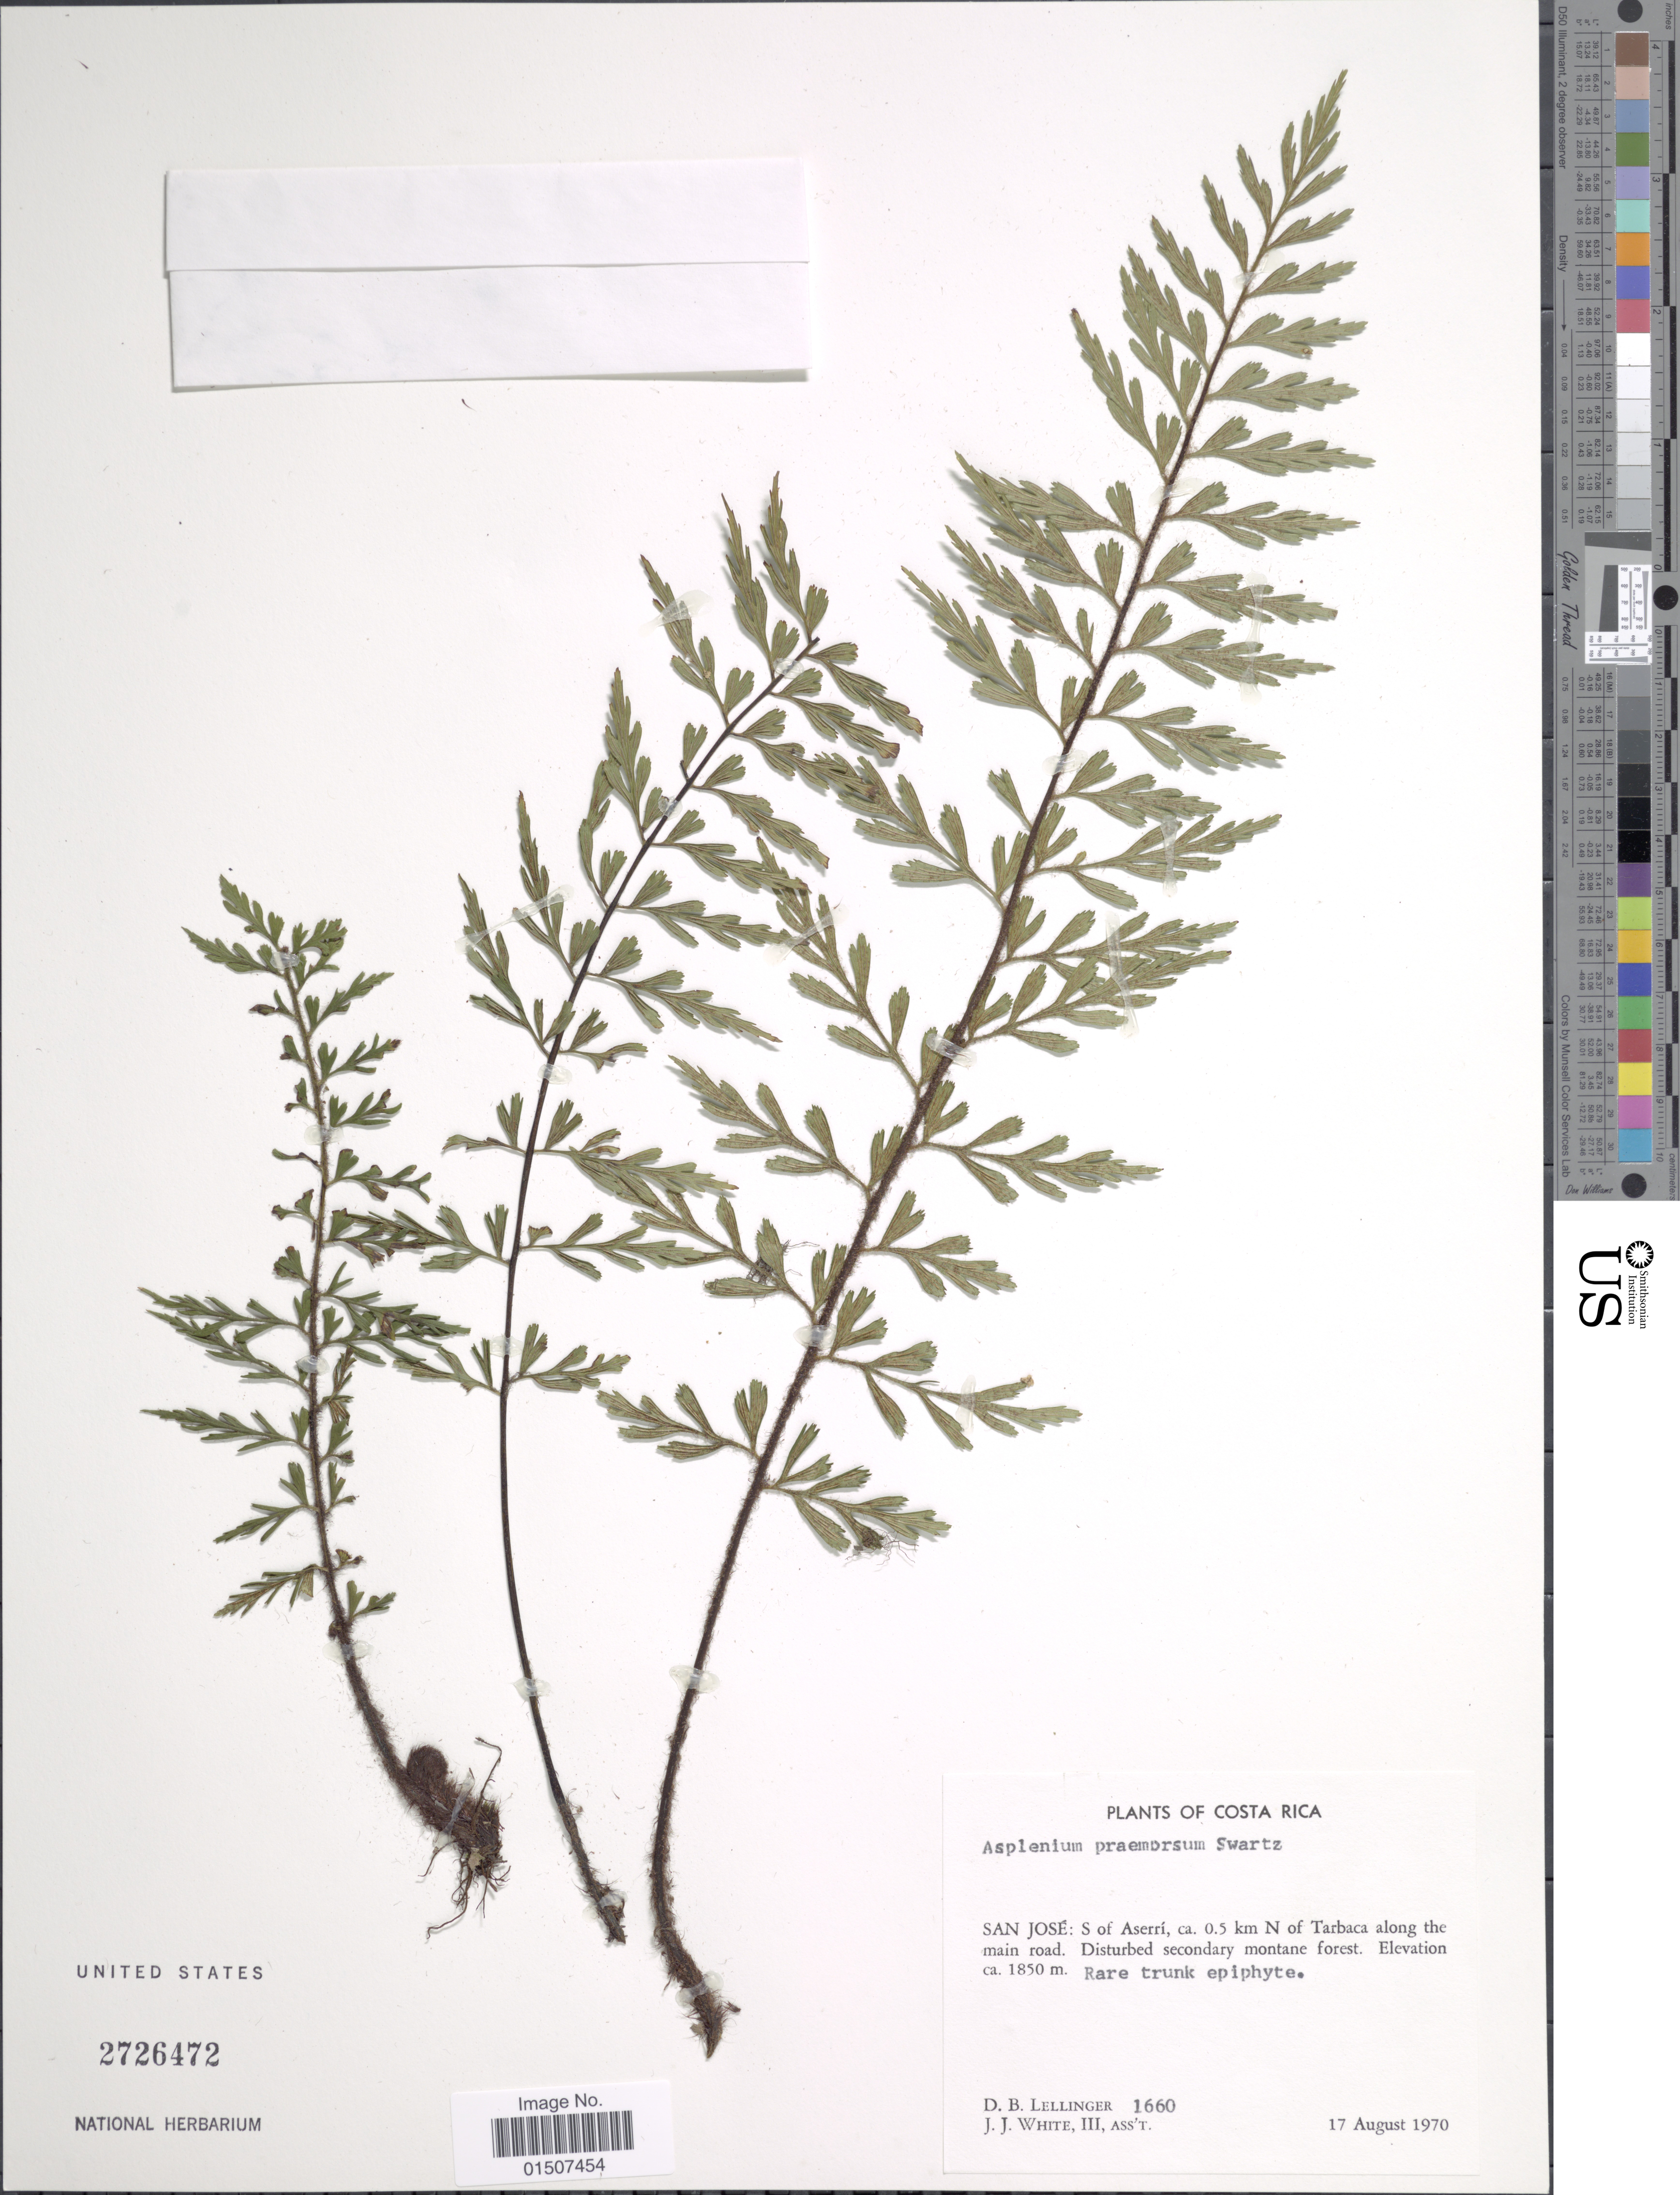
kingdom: Plantae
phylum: Tracheophyta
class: Polypodiopsida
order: Polypodiales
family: Aspleniaceae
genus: Asplenium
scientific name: Asplenium praemorsum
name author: Sw.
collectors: D. B. Lellinger & J. J. White III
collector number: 1660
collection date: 1970-08-17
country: Costa Rica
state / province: San José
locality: S of Aserrí, ca. 0.5 k N of Tarbaca along the main road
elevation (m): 1850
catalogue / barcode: US 2726472